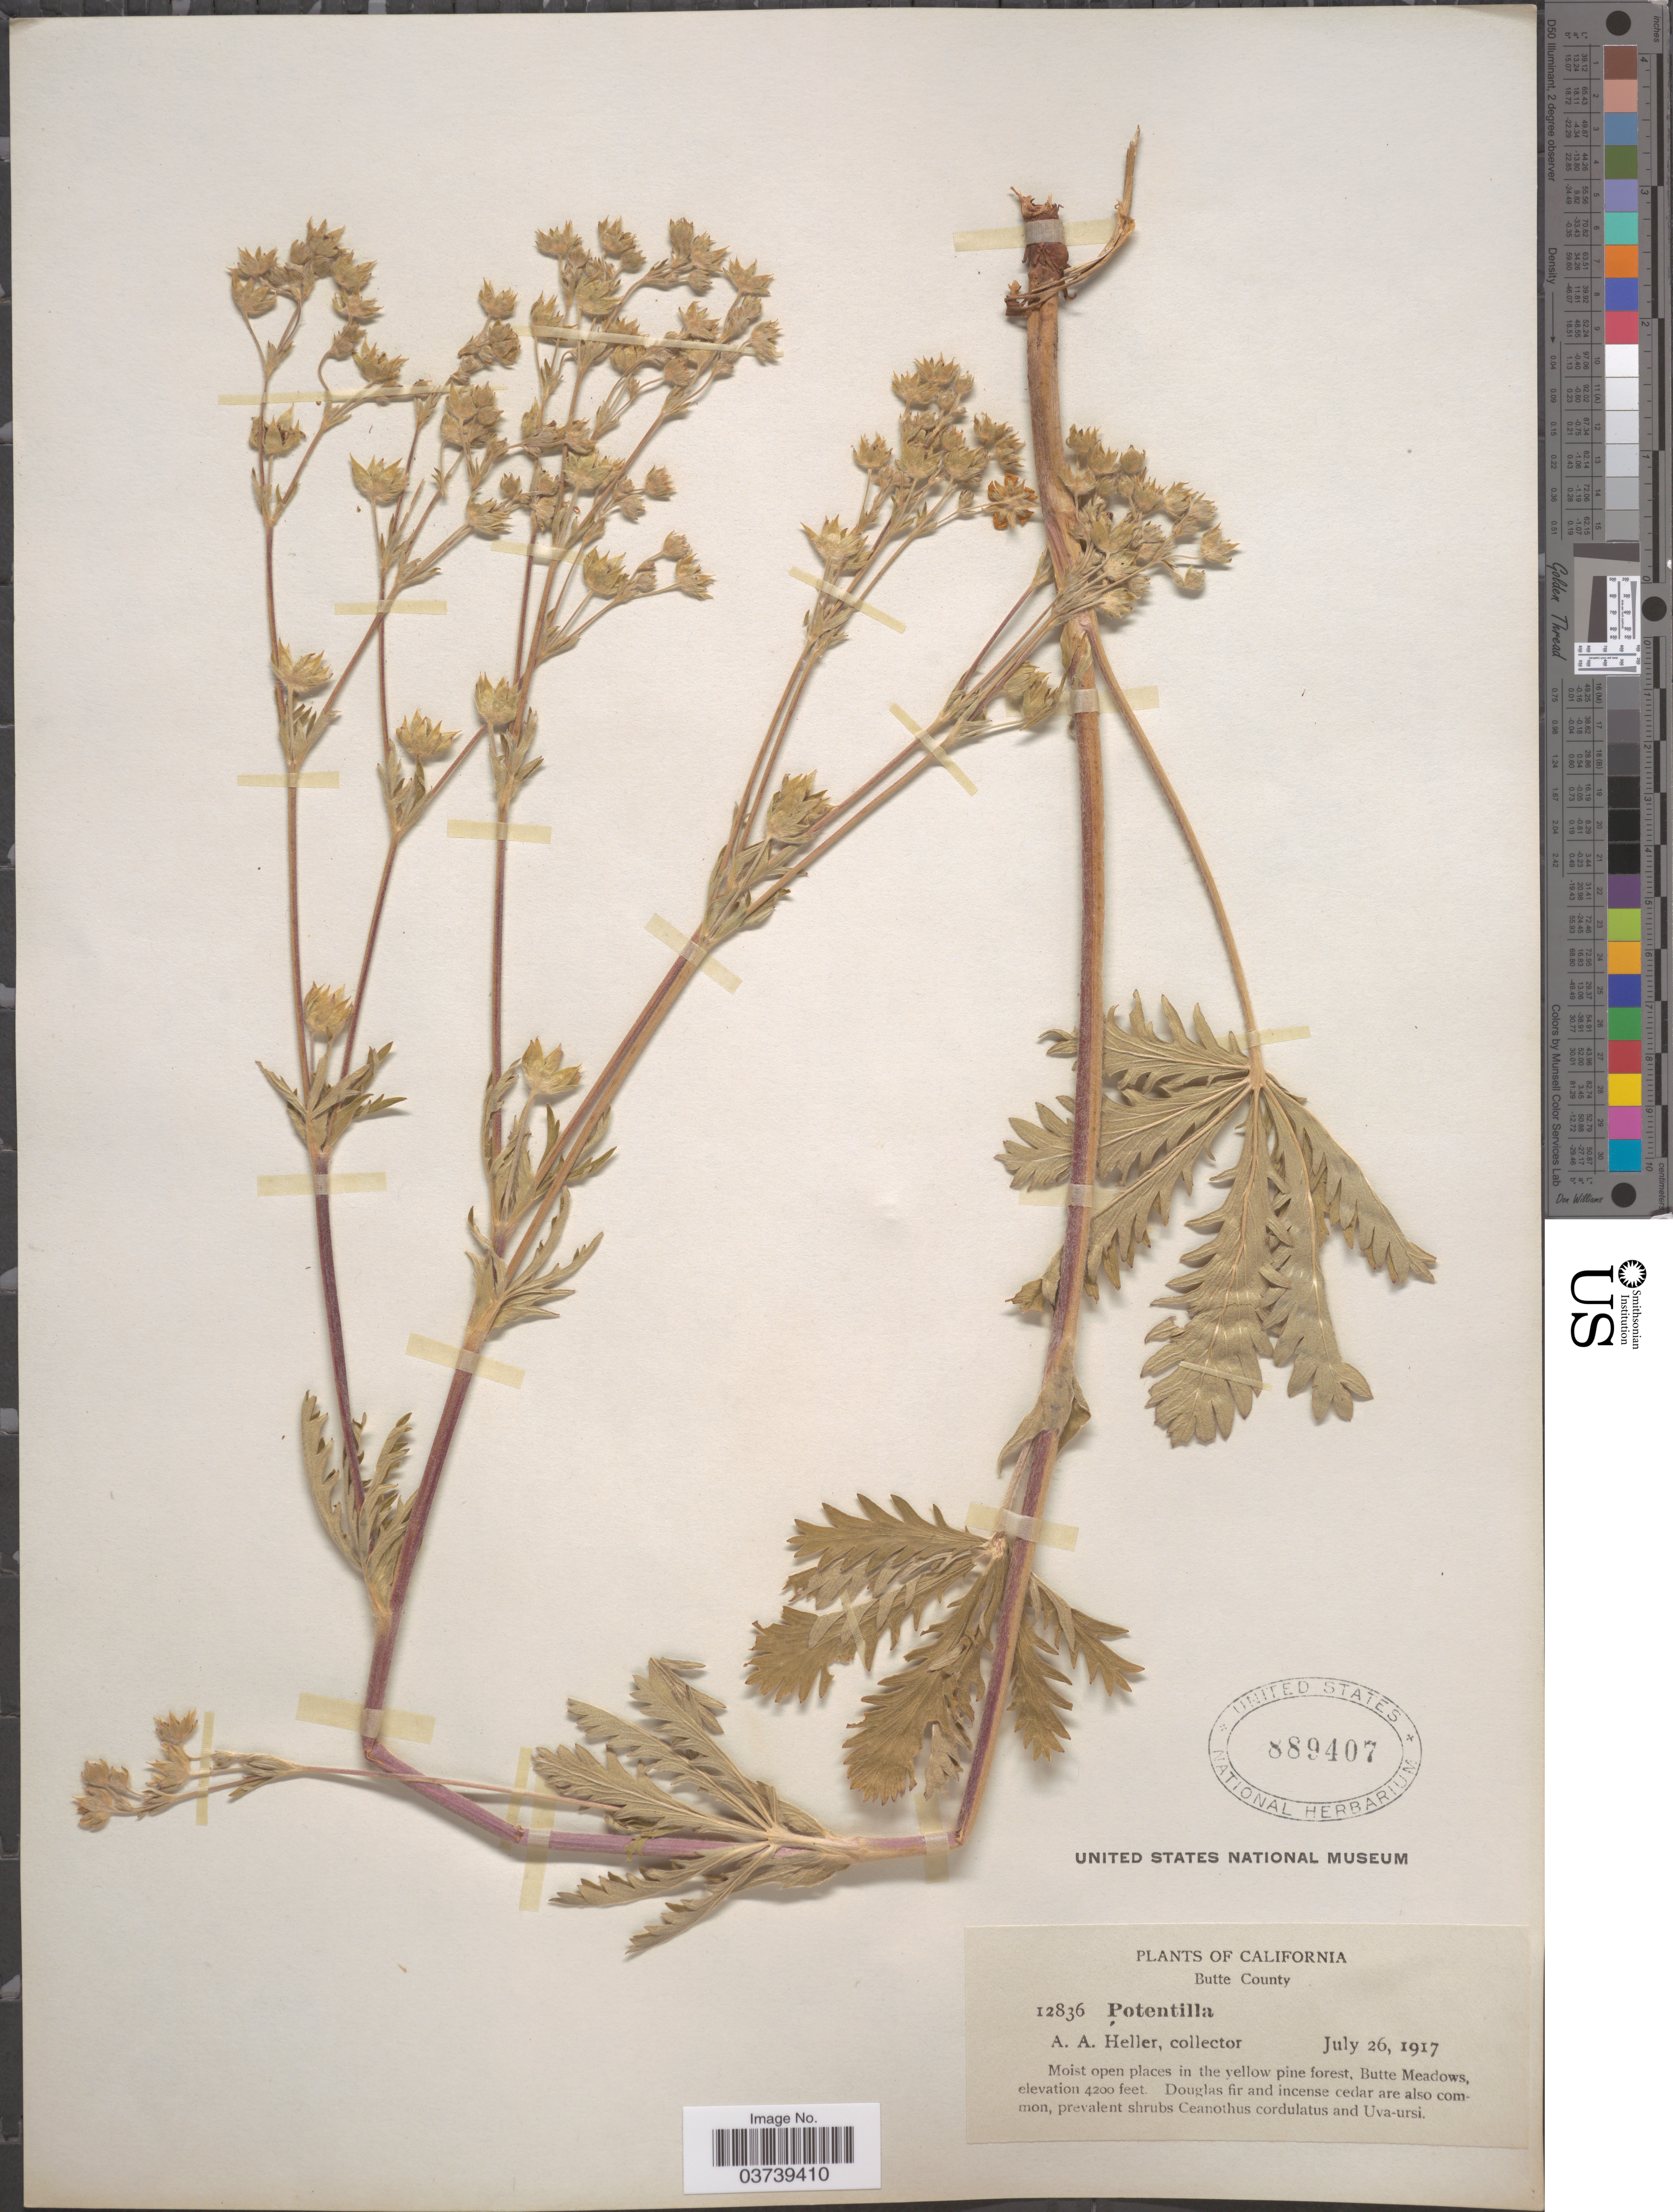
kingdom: Plantae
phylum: Tracheophyta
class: Magnoliopsida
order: Rosales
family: Rosaceae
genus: Potentilla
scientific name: Potentilla sp.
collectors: A. A. Heller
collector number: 12836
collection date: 1917-07-26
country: United States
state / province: California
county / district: Butte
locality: Butte County. Butte Meadows.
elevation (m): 1280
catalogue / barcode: US 889407